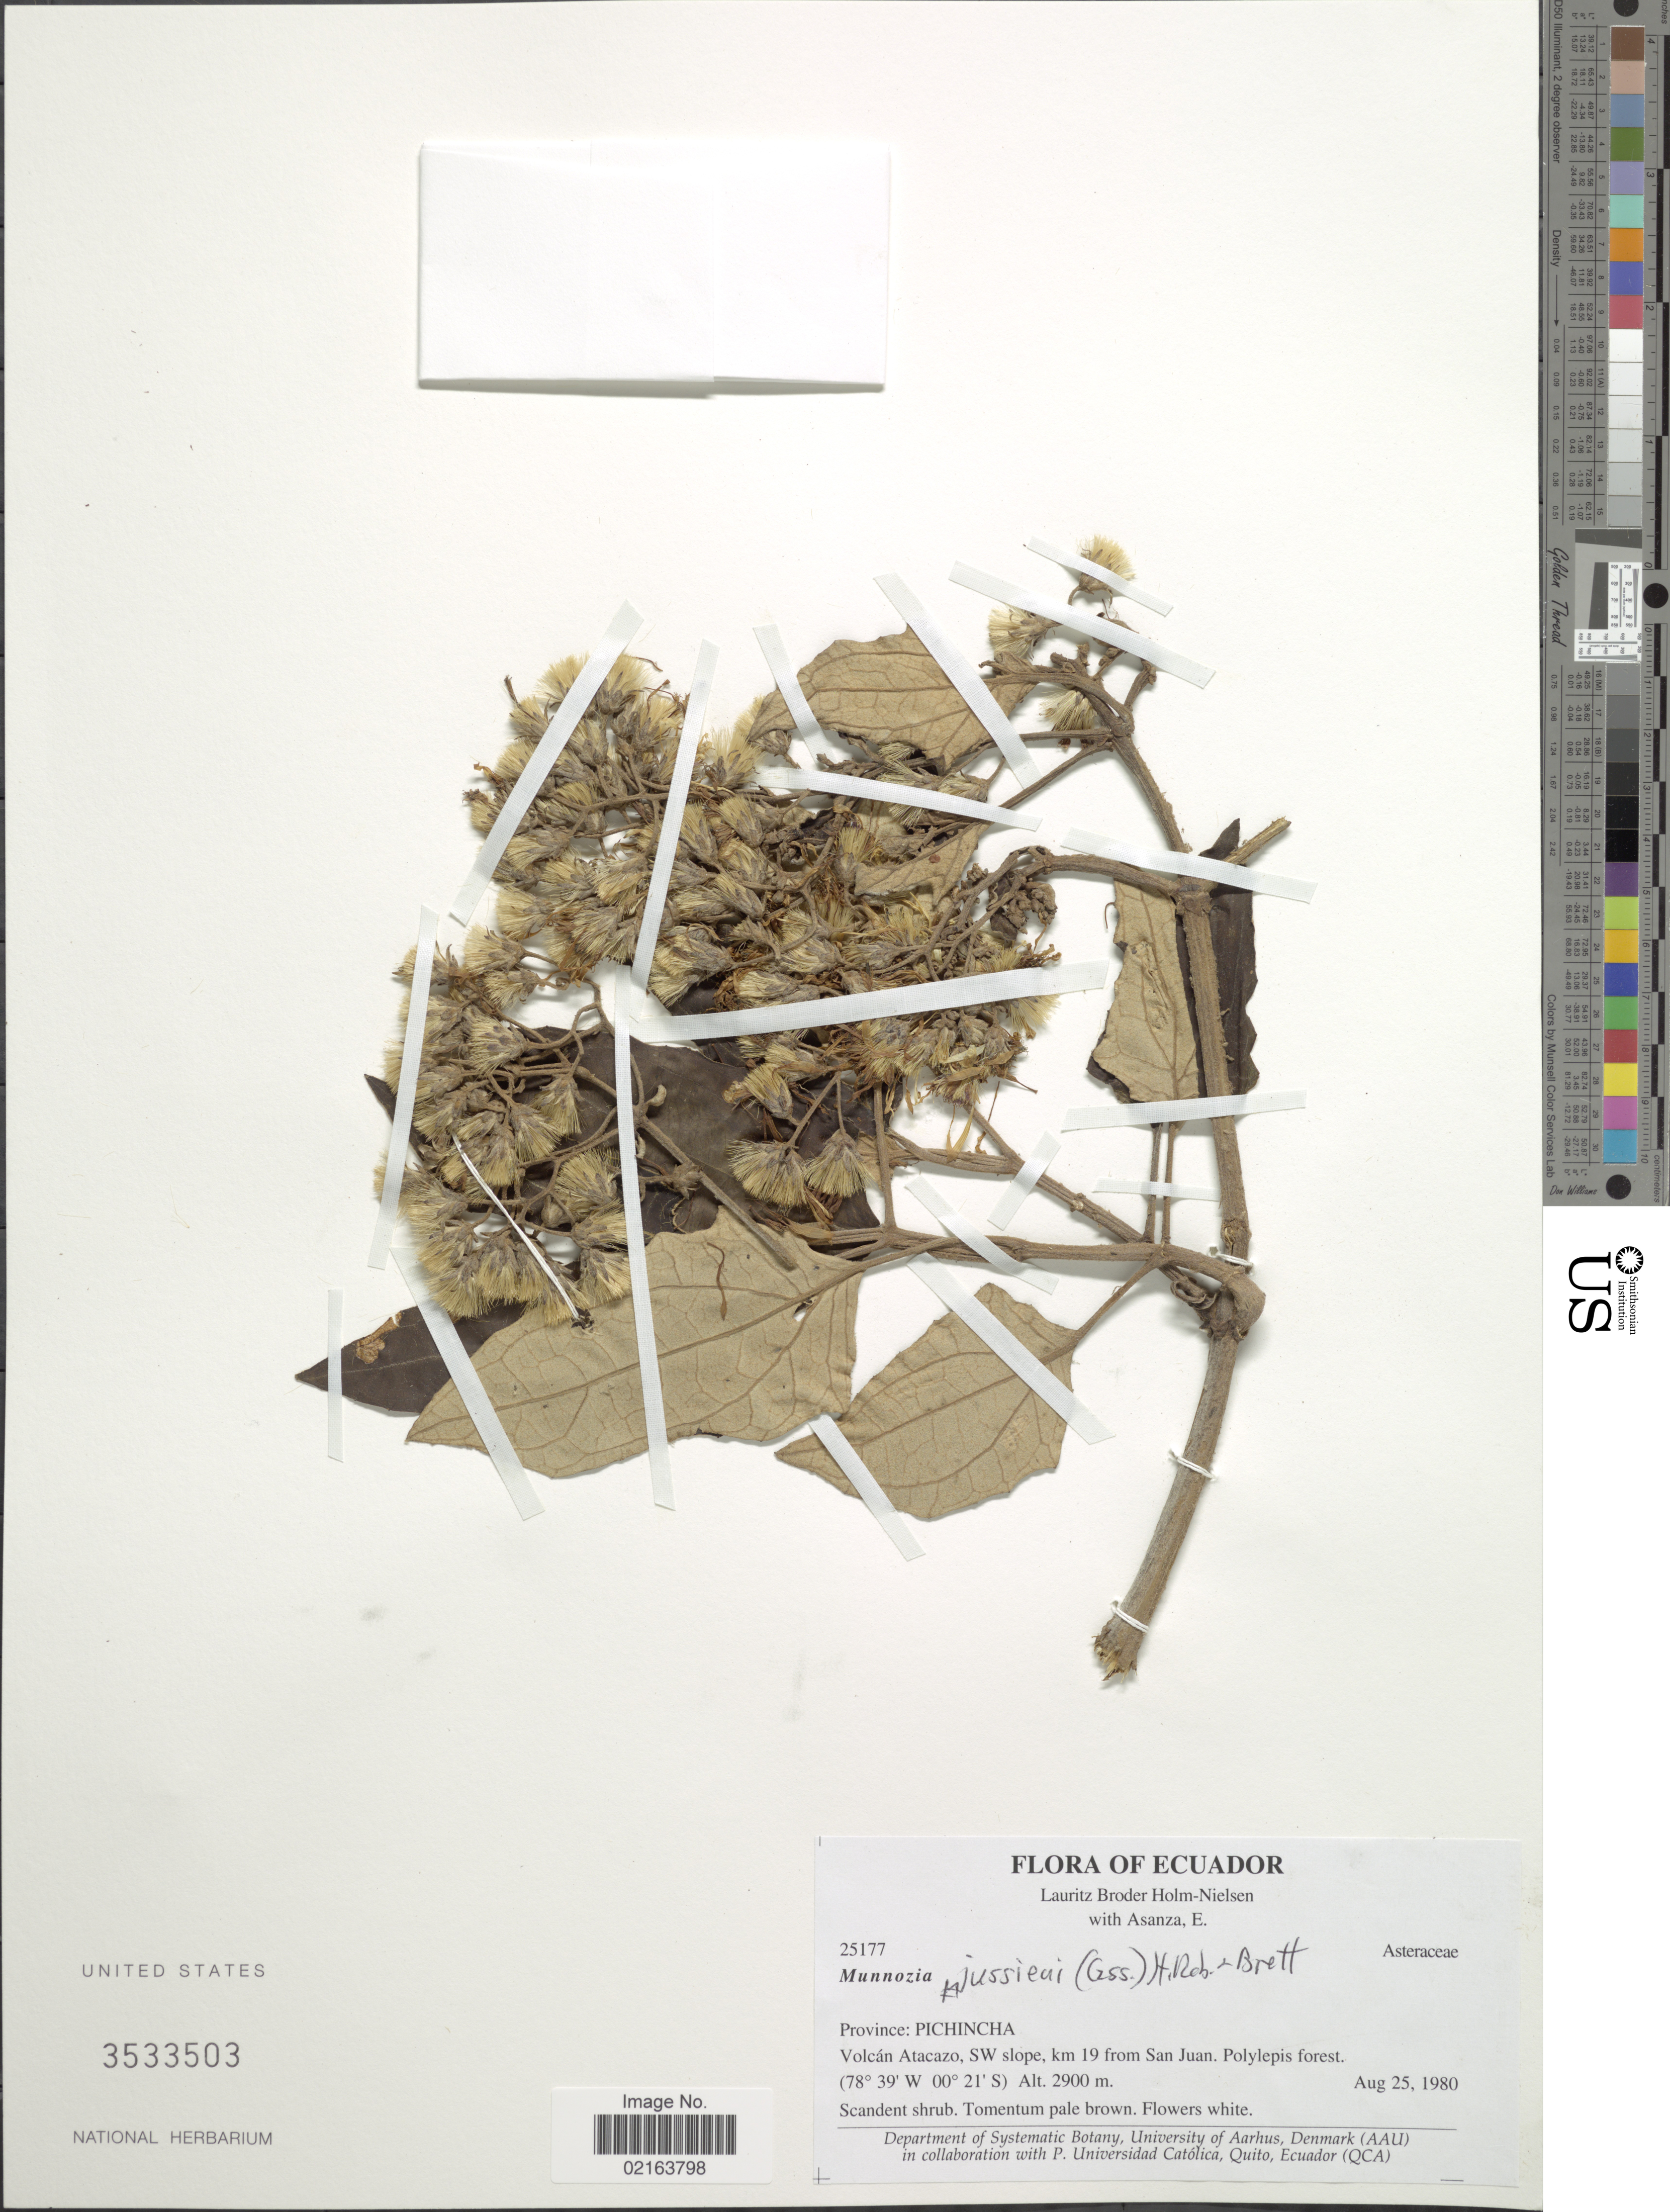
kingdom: Plantae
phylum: Tracheophyta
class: Magnoliopsida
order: Asterales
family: Asteraceae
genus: Munnozia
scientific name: Munnozia jussieui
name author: (Cass.) H. Rob. & Brettell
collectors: L. B. Holm-Nielsen & E. Asanza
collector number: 25177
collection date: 1980-08-25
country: Ecuador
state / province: Pichincha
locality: Province: Pichincha, Volcan Atacazo, SW slope, km 19 from San Juan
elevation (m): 2900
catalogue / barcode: US 3533503